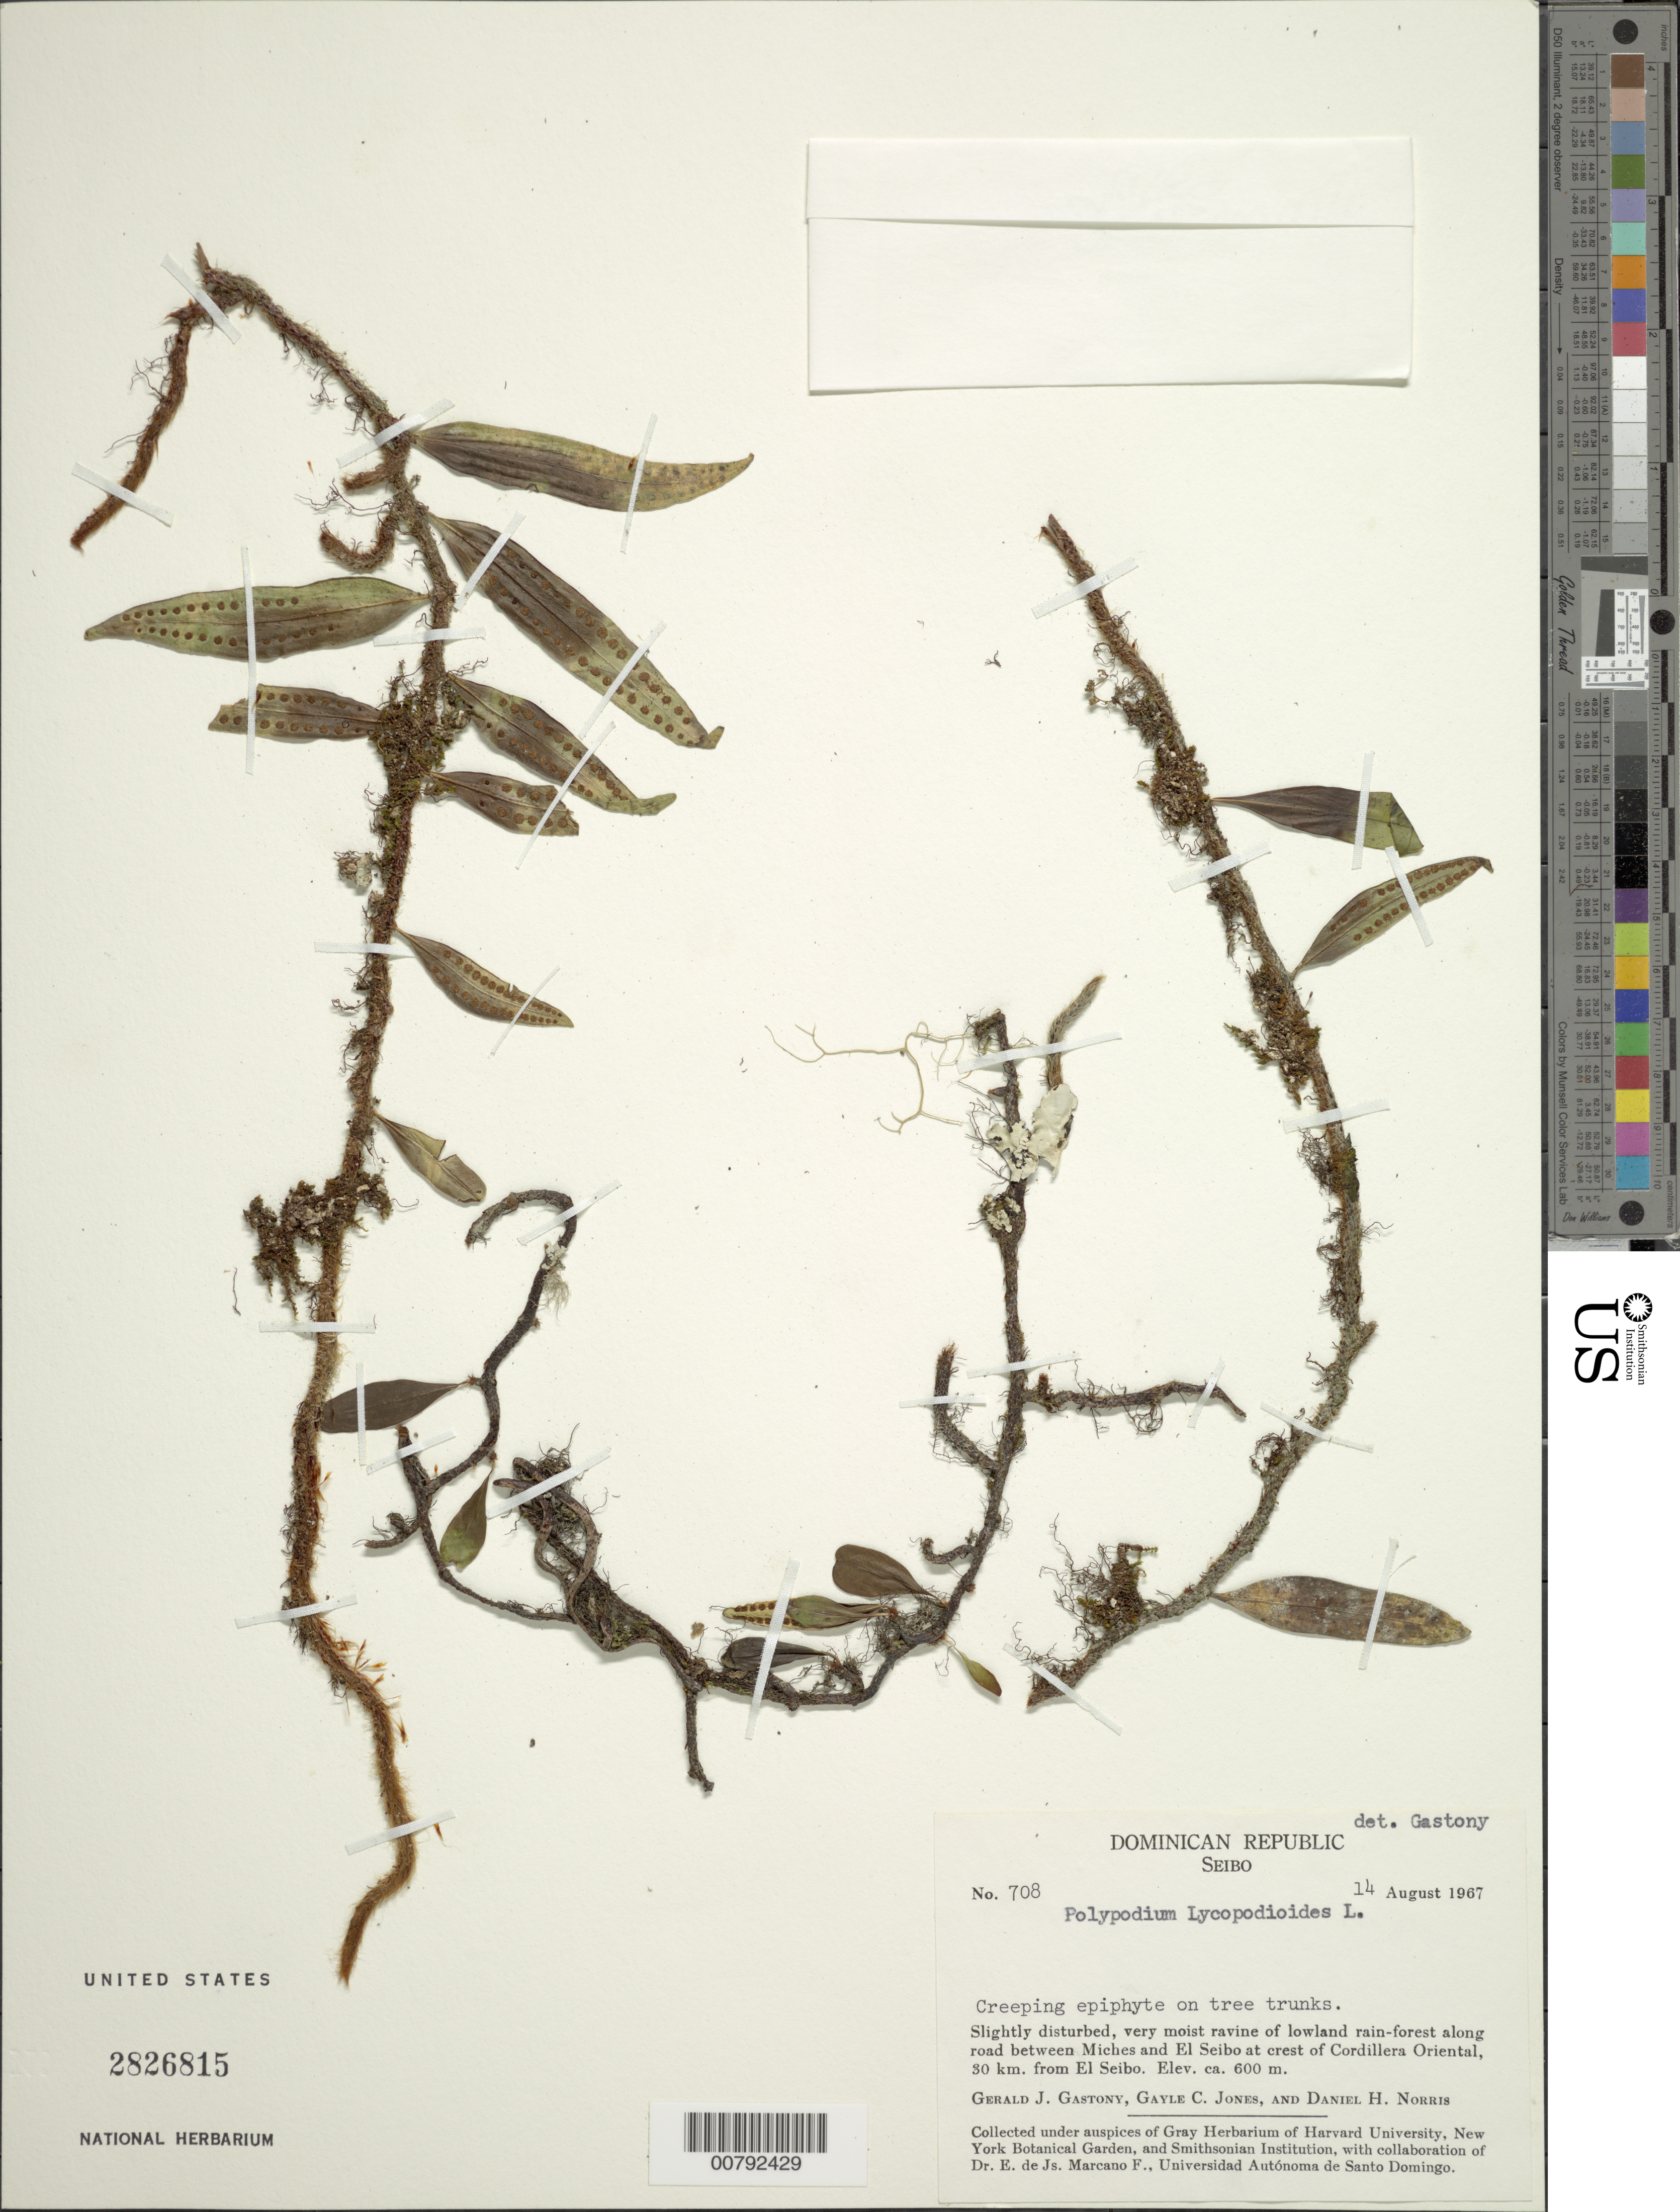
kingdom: Plantae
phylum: Tracheophyta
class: Polypodiopsida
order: Polypodiales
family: Polypodiaceae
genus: Microgramma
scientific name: Microgramma lycopodioides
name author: (L.) Copel.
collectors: G. Gastony, G. C. Jones & D. H. Norris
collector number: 708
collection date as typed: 14 Aug 1967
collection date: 1967-08-14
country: Dominican Republic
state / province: El Seibo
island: Hispaniola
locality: Miches to El Seibo road, Cordillera Oriental, 30 km from El Seibo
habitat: Slightly disturbed, very moist ravine of lowland rainforest along road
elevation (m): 600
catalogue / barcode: US 2826815